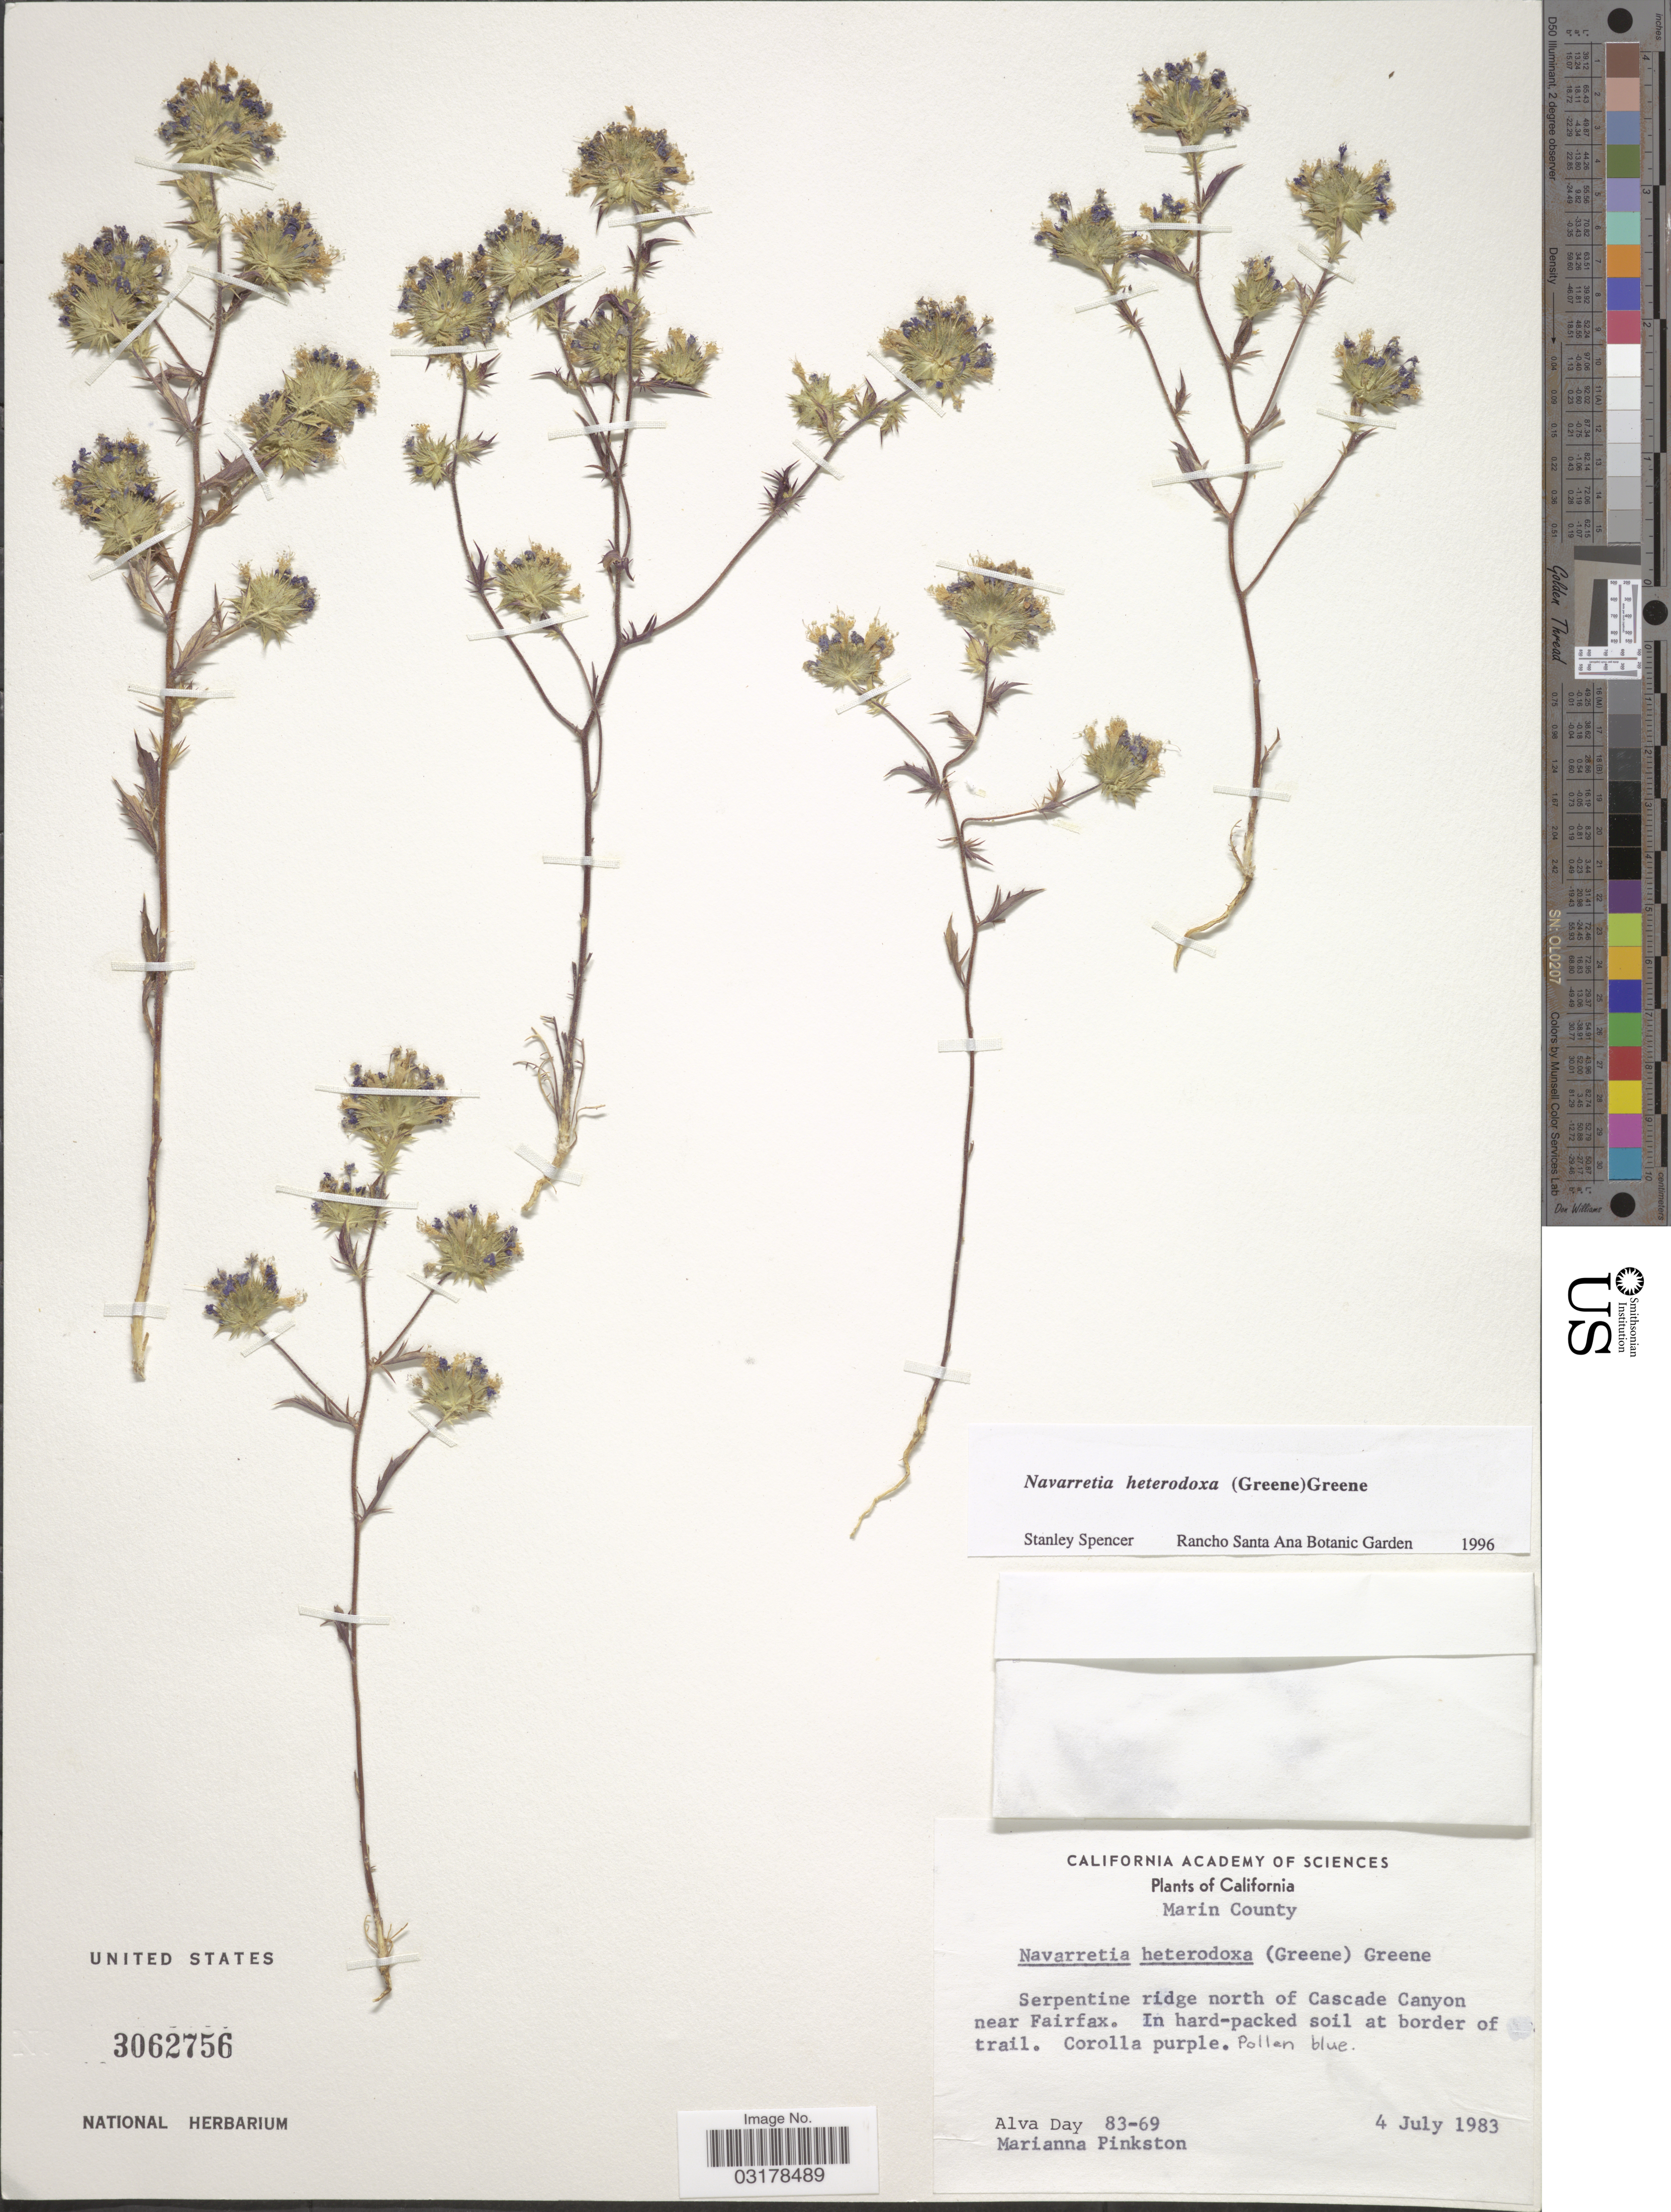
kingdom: Plantae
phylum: Tracheophyta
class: Magnoliopsida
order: Ericales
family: Polemoniaceae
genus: Navarretia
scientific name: Navarretia heterodoxa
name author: (S.W. Greene) S.W. Greene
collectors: A. G. Day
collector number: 83-69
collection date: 1983-07-04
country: United States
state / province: California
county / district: Marin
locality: Marin County. Serpentine ridge north of Cascade Canyon near Fairfax.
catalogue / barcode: US 3062756